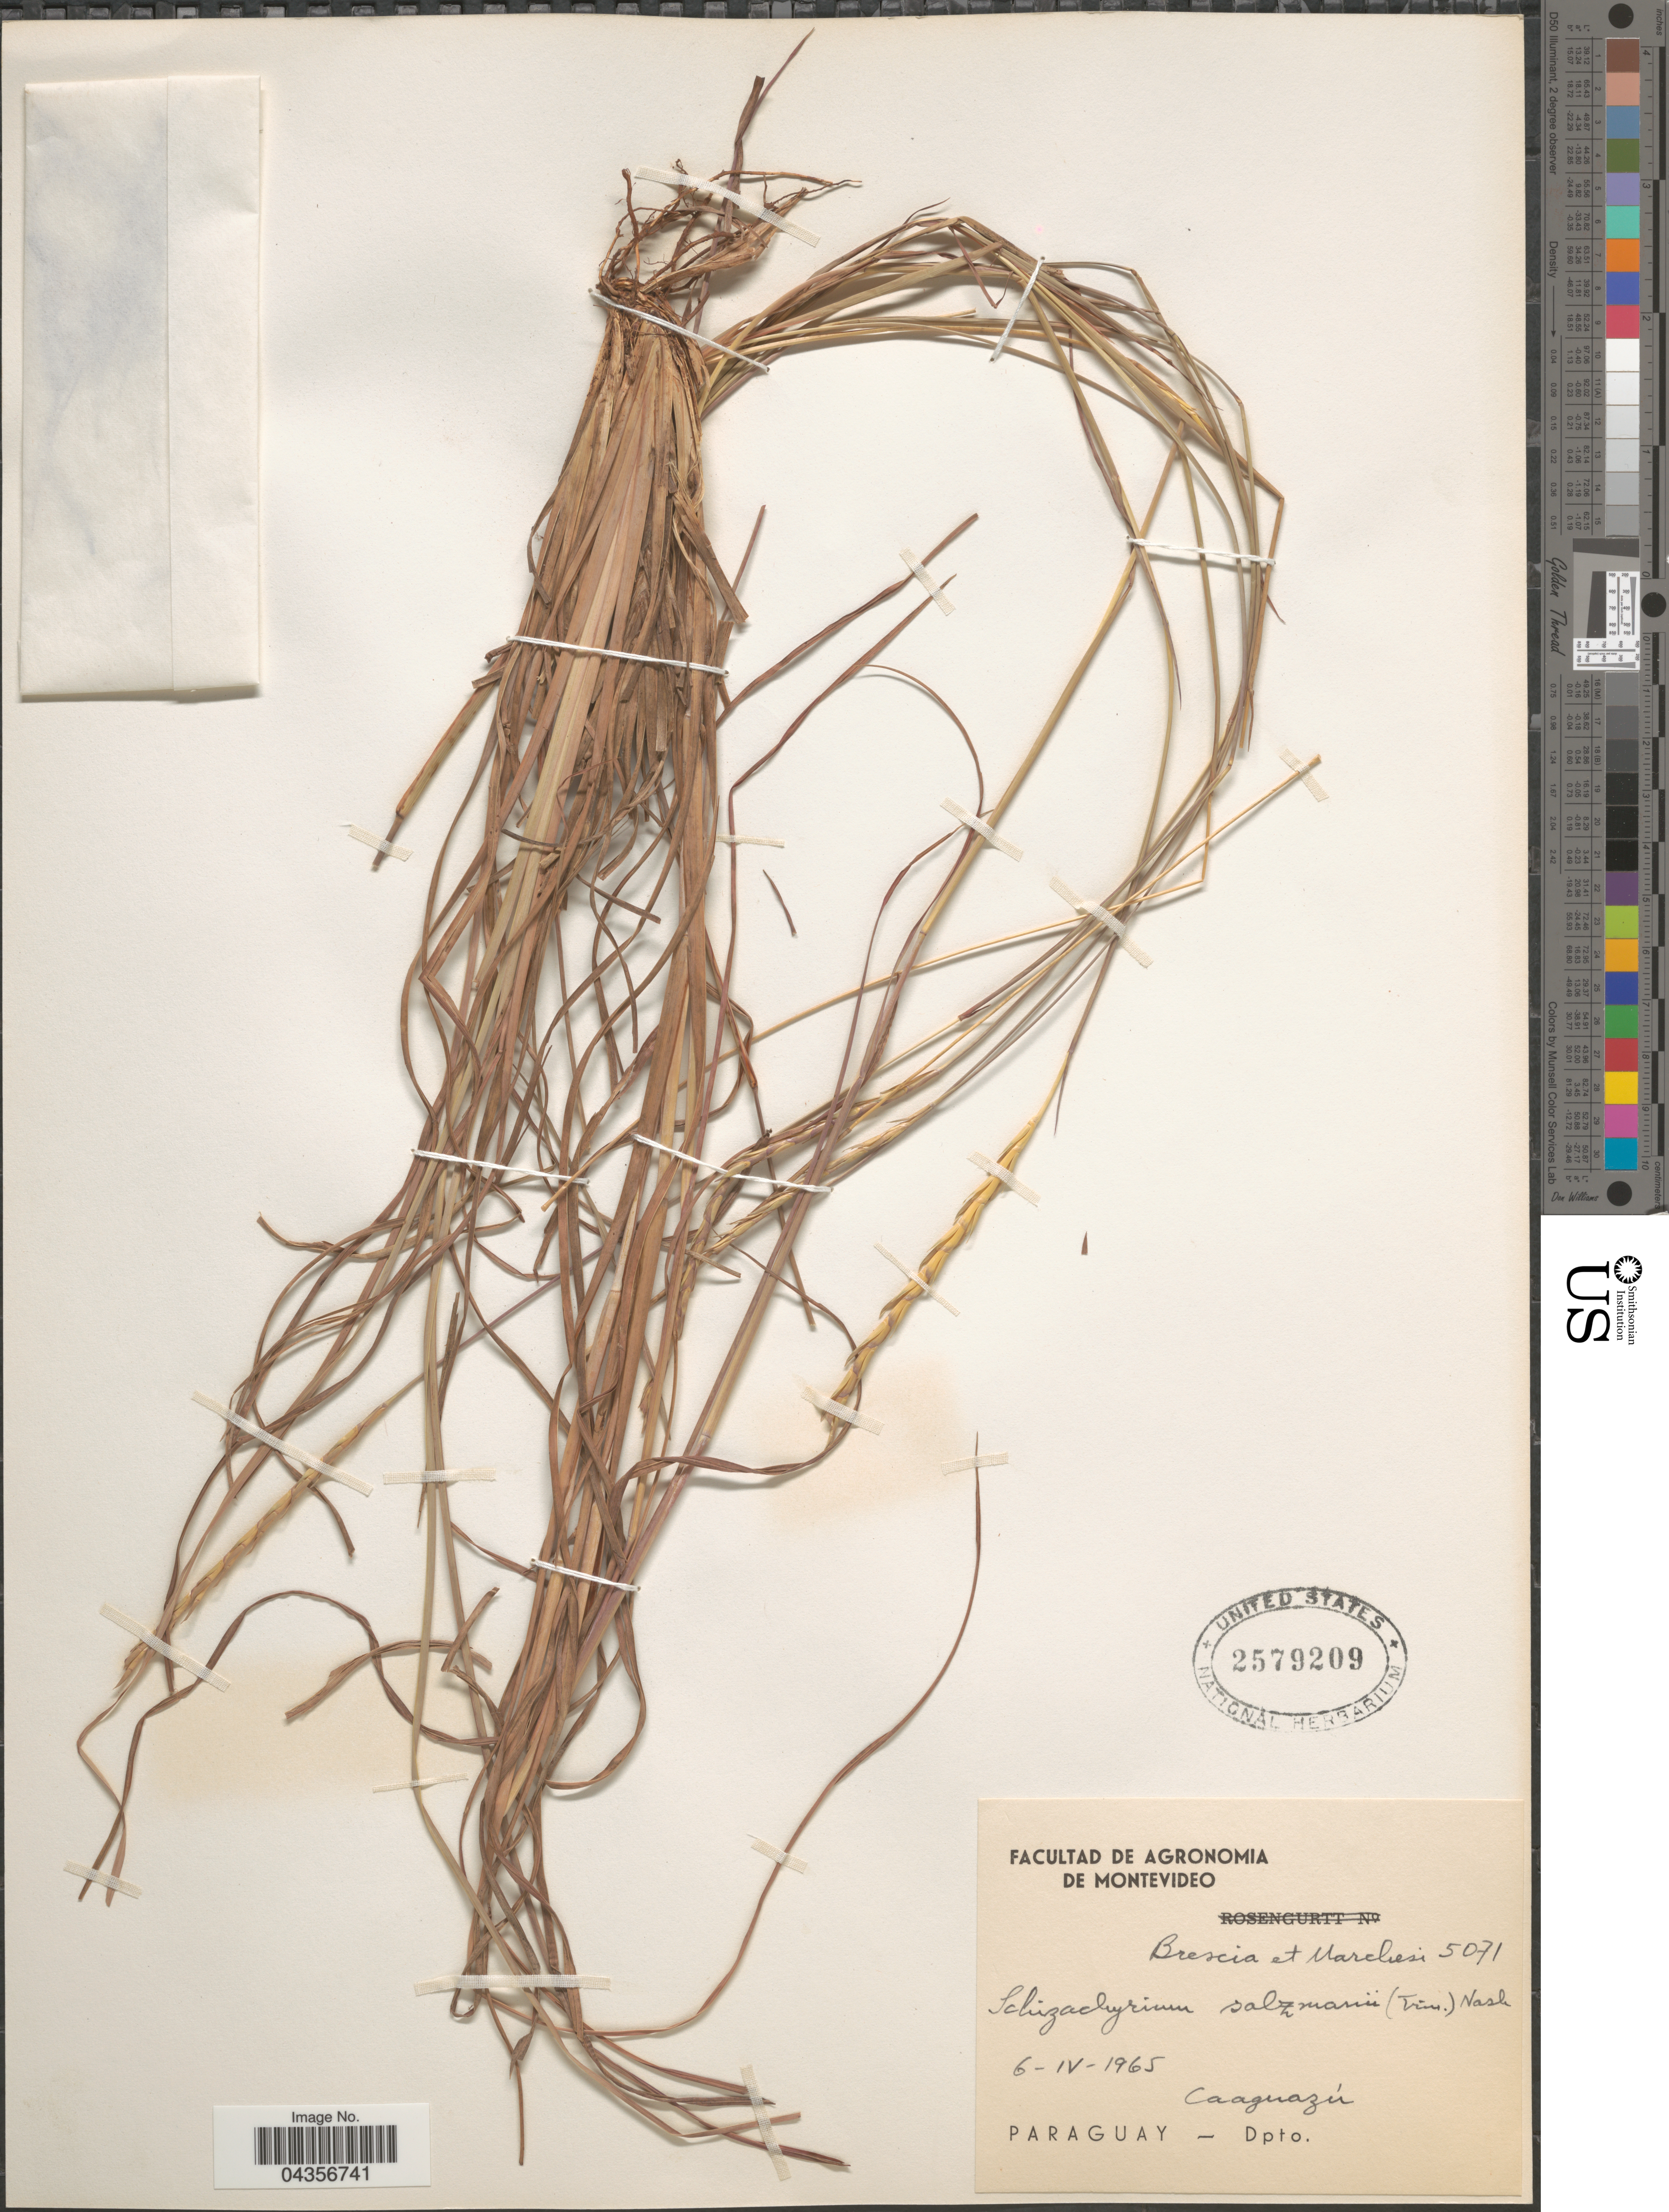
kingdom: Plantae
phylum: Tracheophyta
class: Liliopsida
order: Poales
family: Poaceae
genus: Schizachyrium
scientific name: Schizachyrium salzmanii var. aristatum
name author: (Hack.) Peichoto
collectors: -. Brescia & Marchesi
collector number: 5071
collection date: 1965-04-06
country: Paraguay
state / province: Caaguazu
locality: Dpto. Caaguazú.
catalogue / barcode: US 2579209